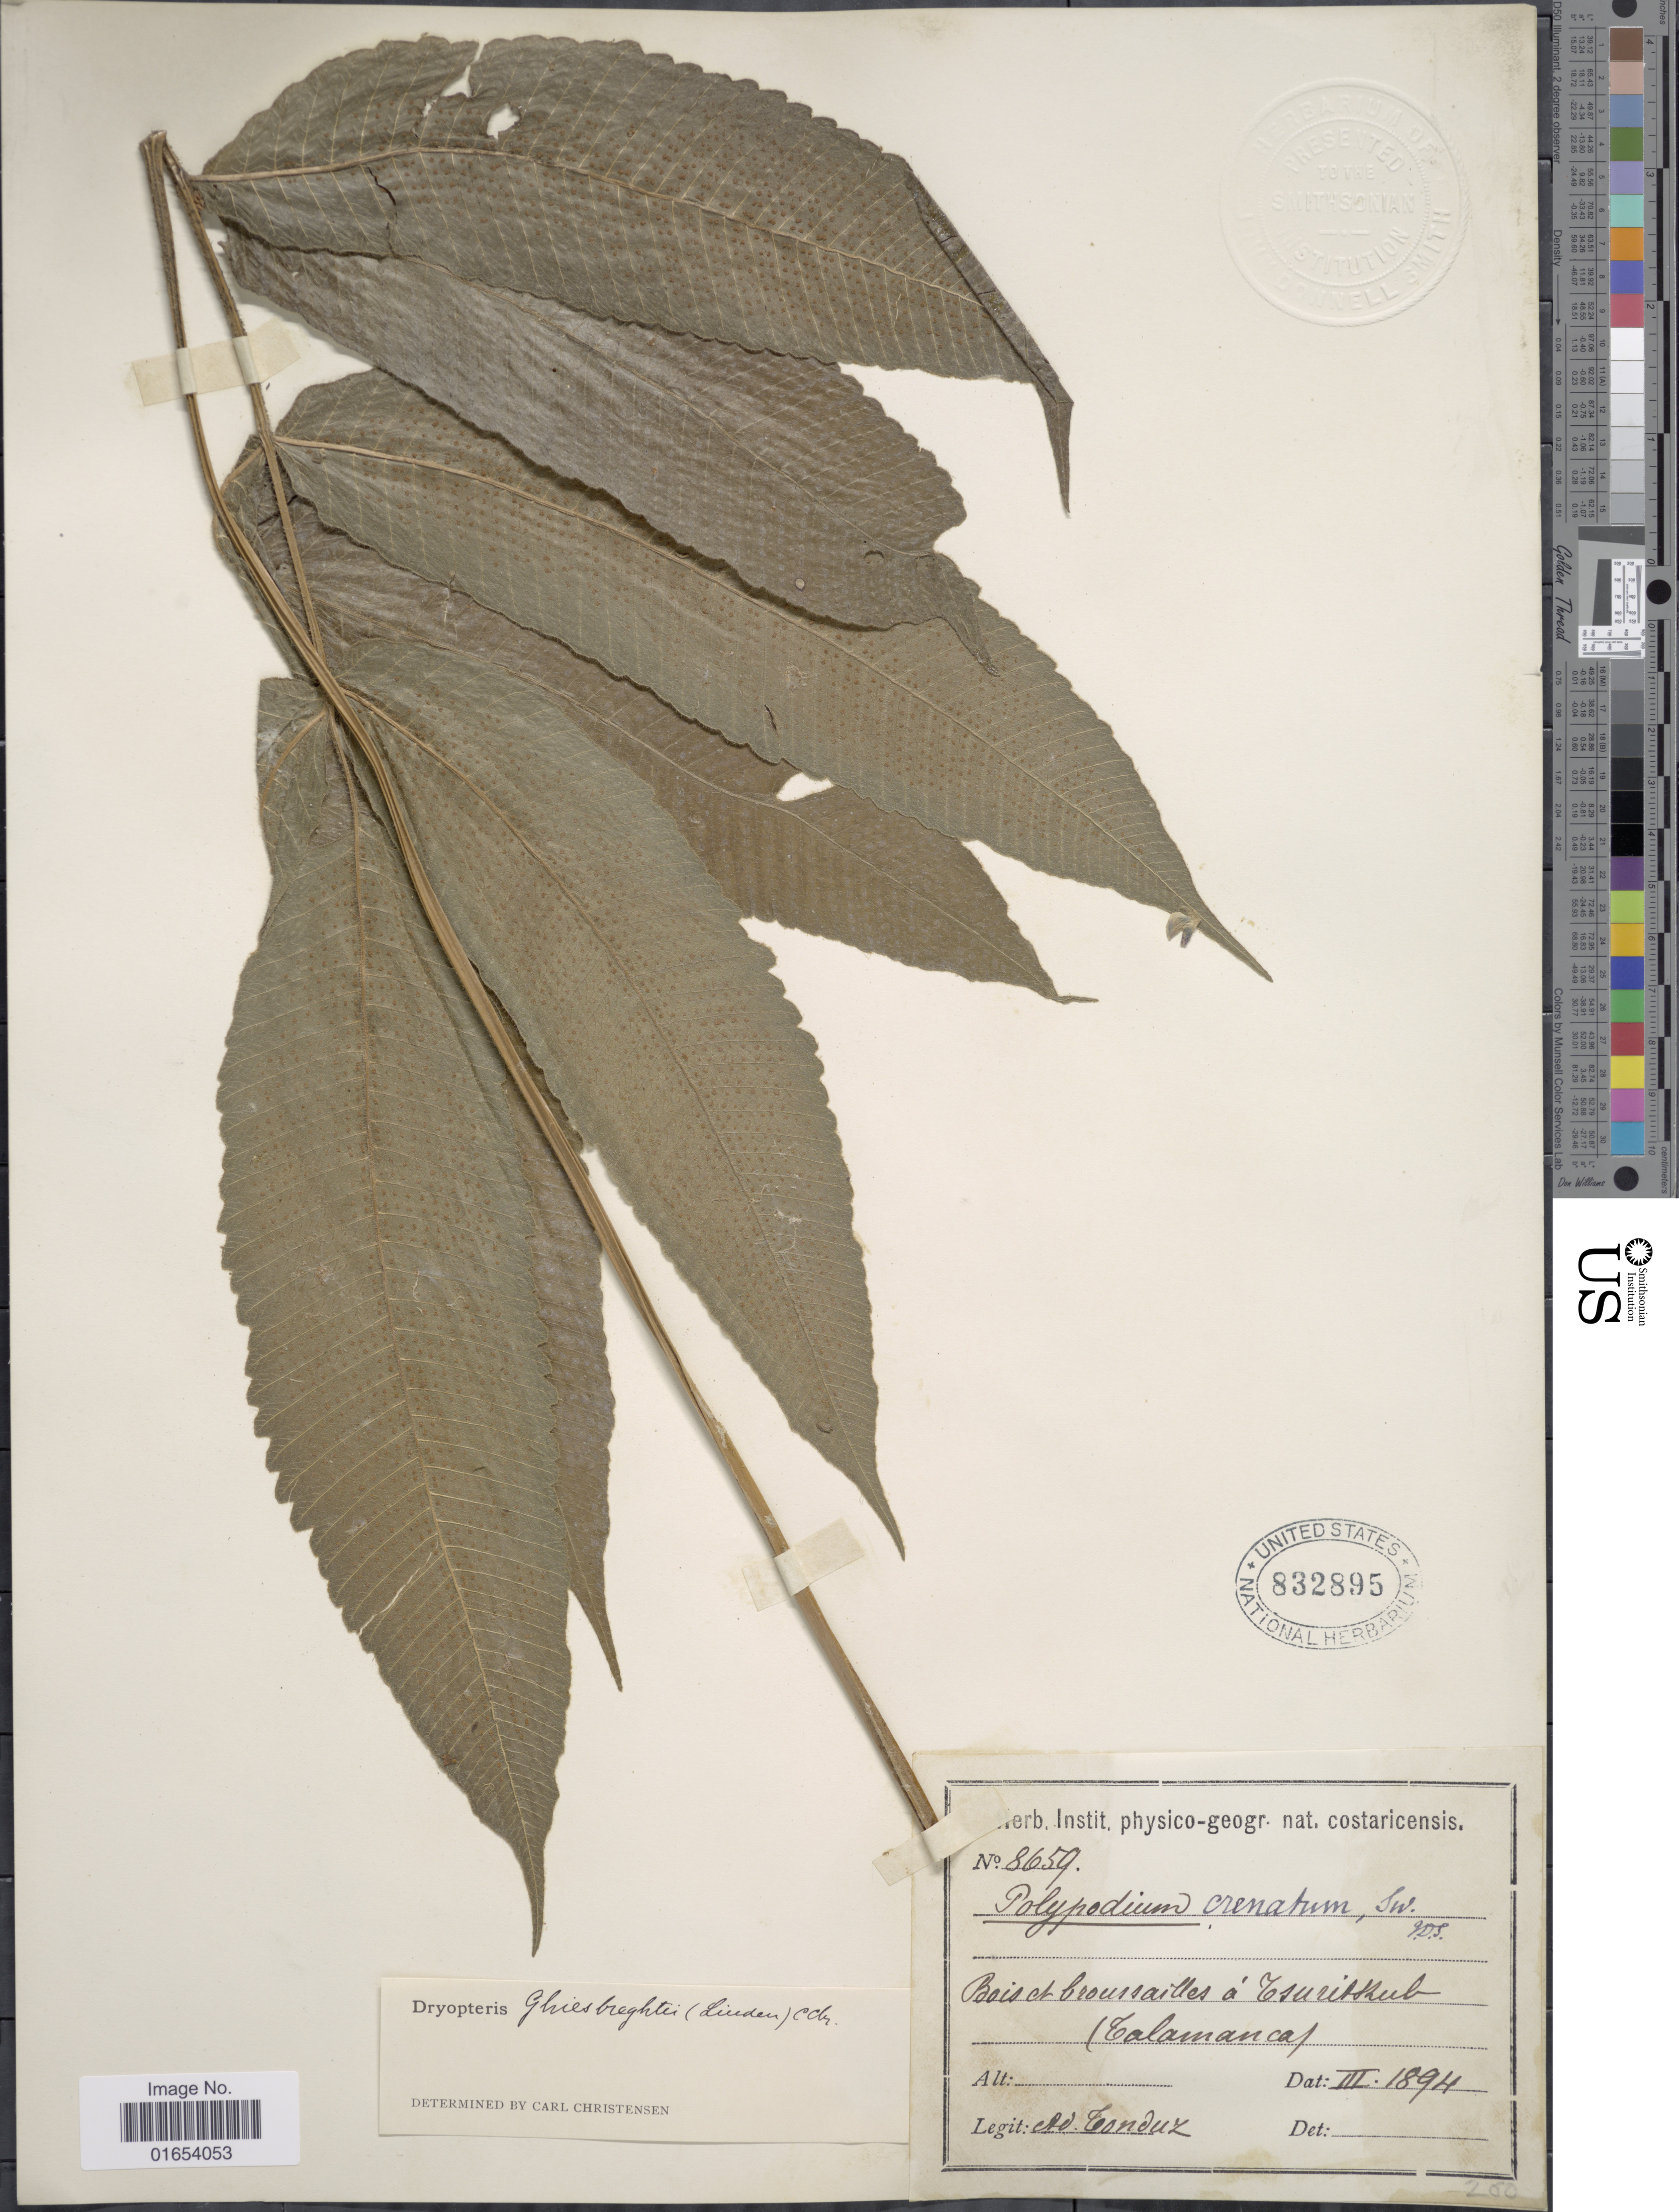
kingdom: Plantae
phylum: Tracheophyta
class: Polypodiopsida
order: Polypodiales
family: Thelypteridaceae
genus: Goniopteris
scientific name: Goniopteris ghiesbreghtii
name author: (Linden) J. Sm.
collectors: A. Tonduz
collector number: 8659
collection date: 1894-03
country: Costa Rica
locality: Bois et broussailles a Tsuritkub (Talamanca)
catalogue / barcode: US 832895